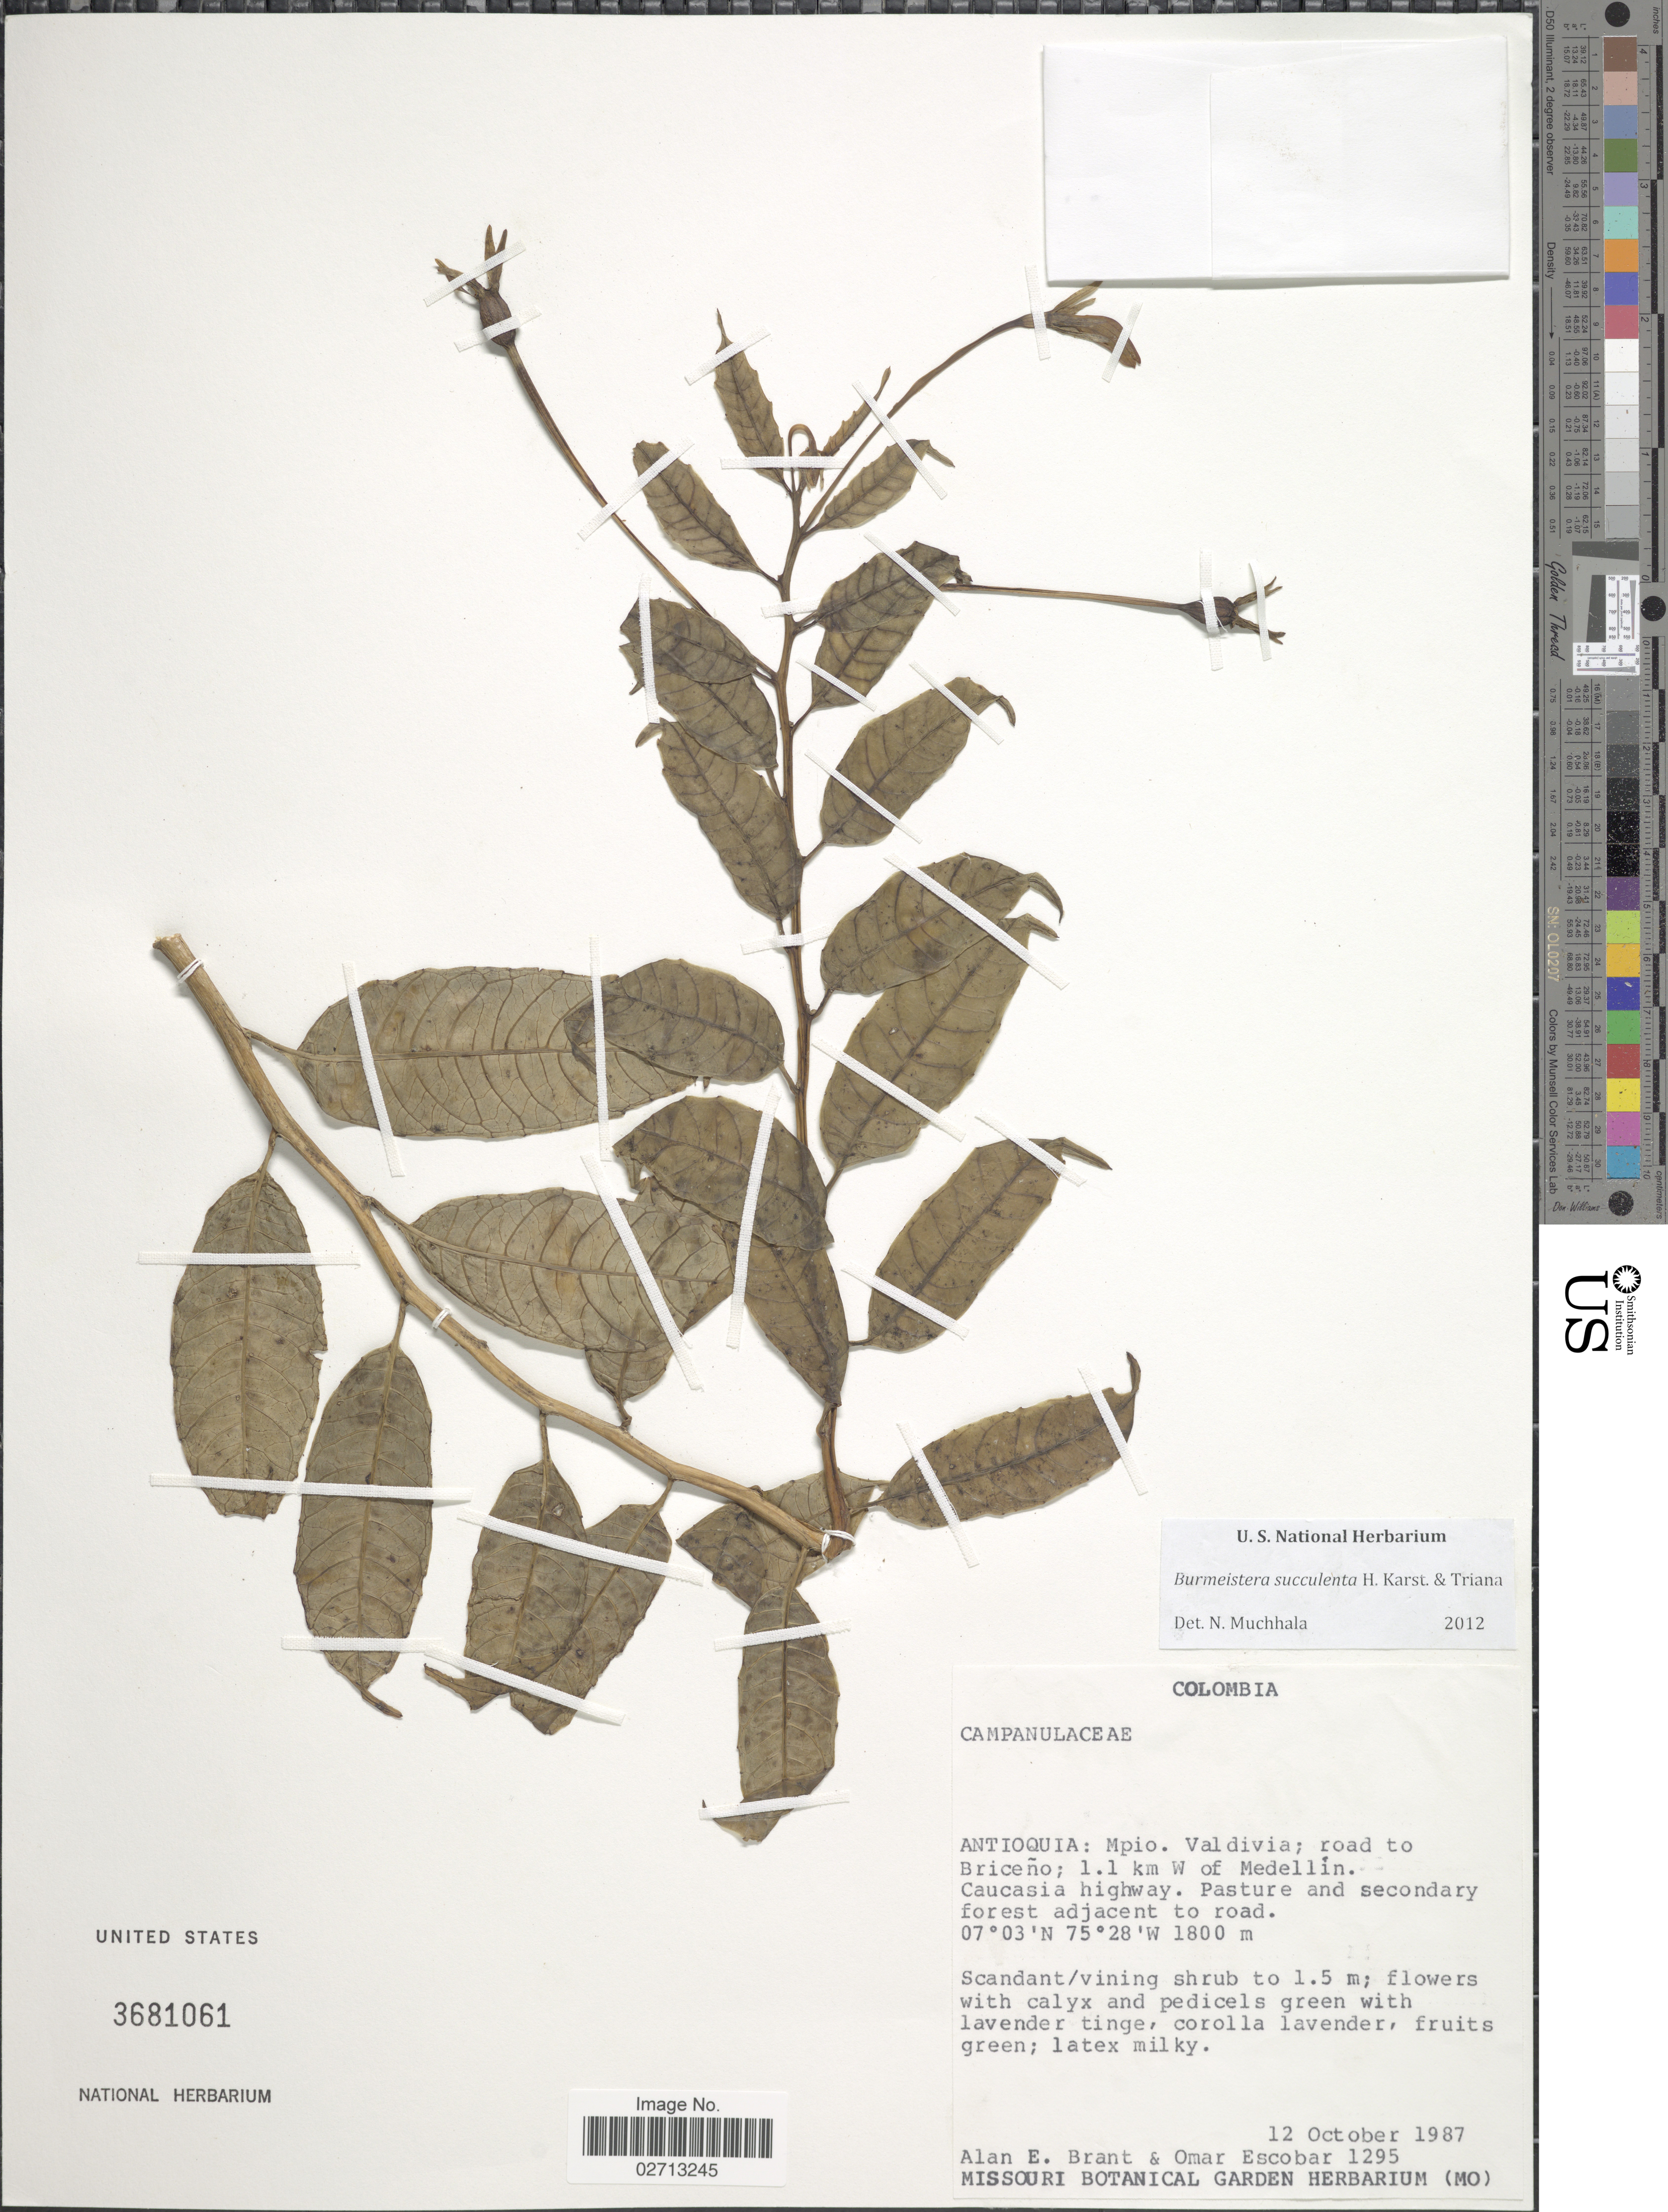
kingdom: Plantae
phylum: Tracheophyta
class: Magnoliopsida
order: Asterales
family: Campanulaceae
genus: Burmeistera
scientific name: Burmeistera succulenta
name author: H. Karst. & Triana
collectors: A. Brant & O. D. Escobar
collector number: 1295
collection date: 1987-10-12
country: Colombia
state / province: Antioquia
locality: Moio. Valdivia; road to Briceño; 1.1 km W of Medellín. Caucasia highway.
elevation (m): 1800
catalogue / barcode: US 3681061